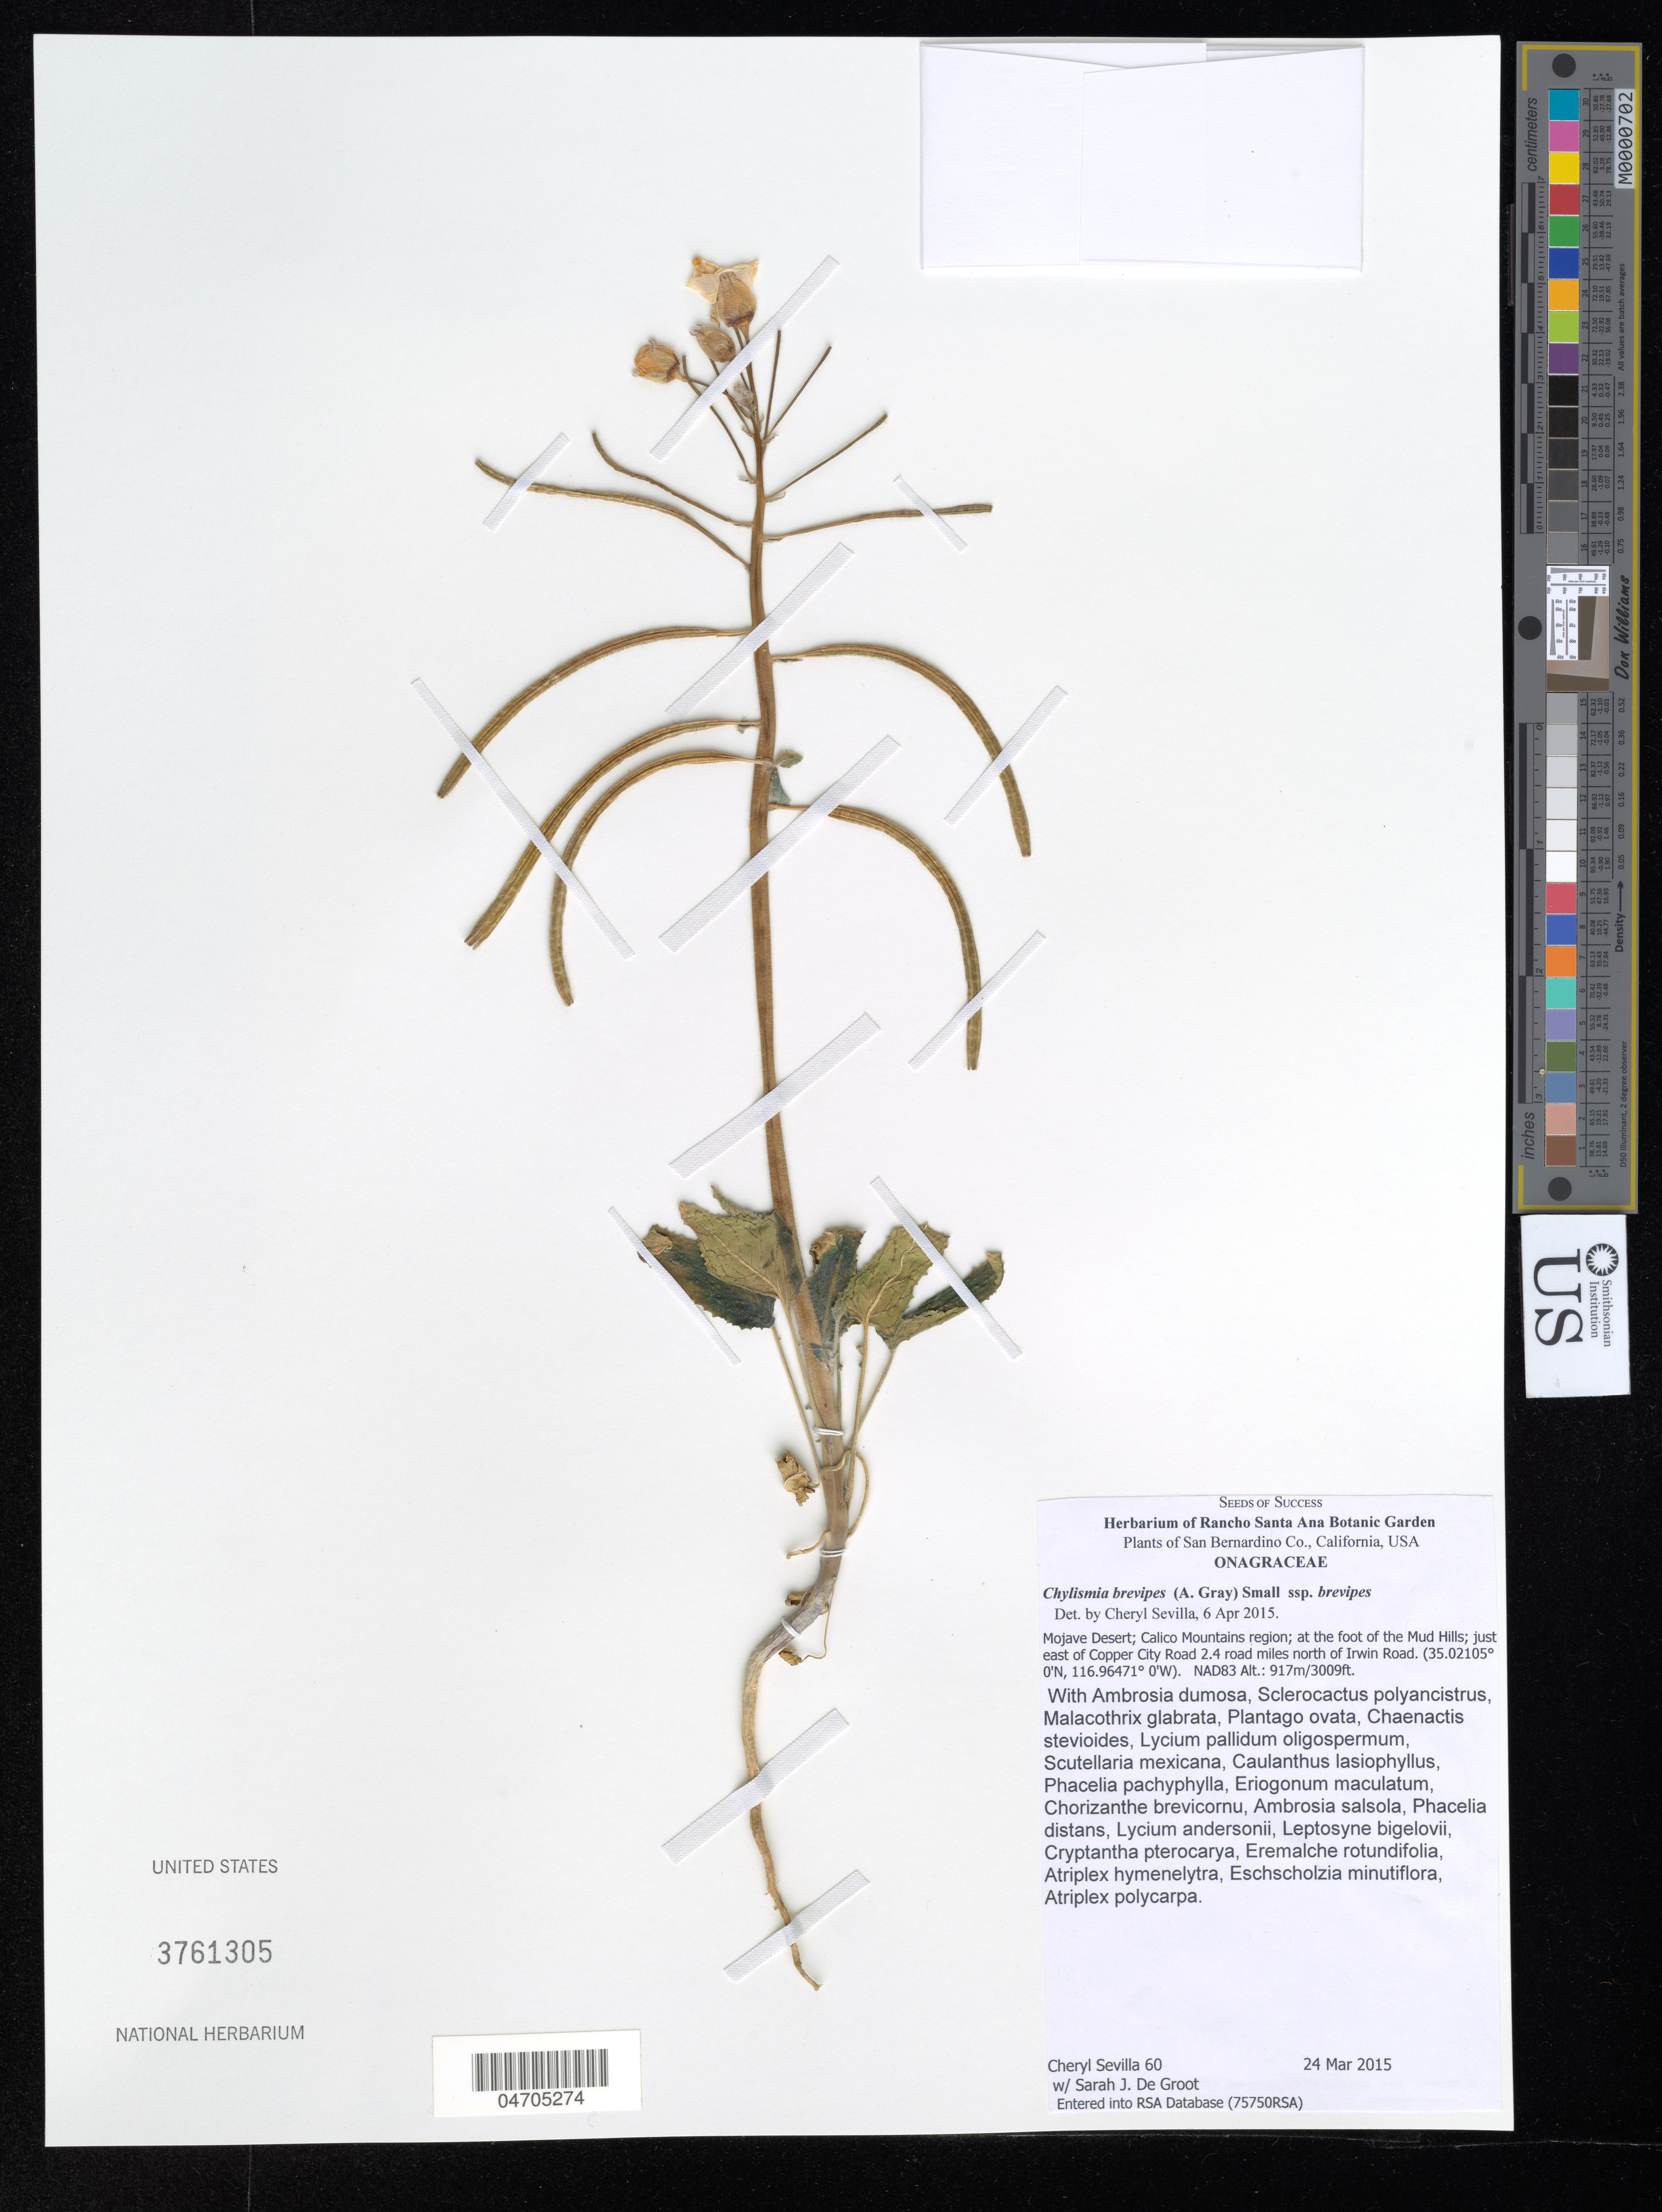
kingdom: Plantae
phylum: Tracheophyta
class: Magnoliopsida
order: Myrtales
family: Onagraceae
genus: Chylismia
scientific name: Chylismia brevipes subsp. brevipes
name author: (A. Gray) Small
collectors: C. Sevilla & S. De Groot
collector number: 60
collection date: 2015-03-24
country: United States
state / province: California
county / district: San Bernardino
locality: San Bernardino Co. Mojave Desert; Calico Mountains region; at the foot of the Mud Hills; just east of Copper City Road 2.4 road miles north of Irwin Road.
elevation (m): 917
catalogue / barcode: US 3761305